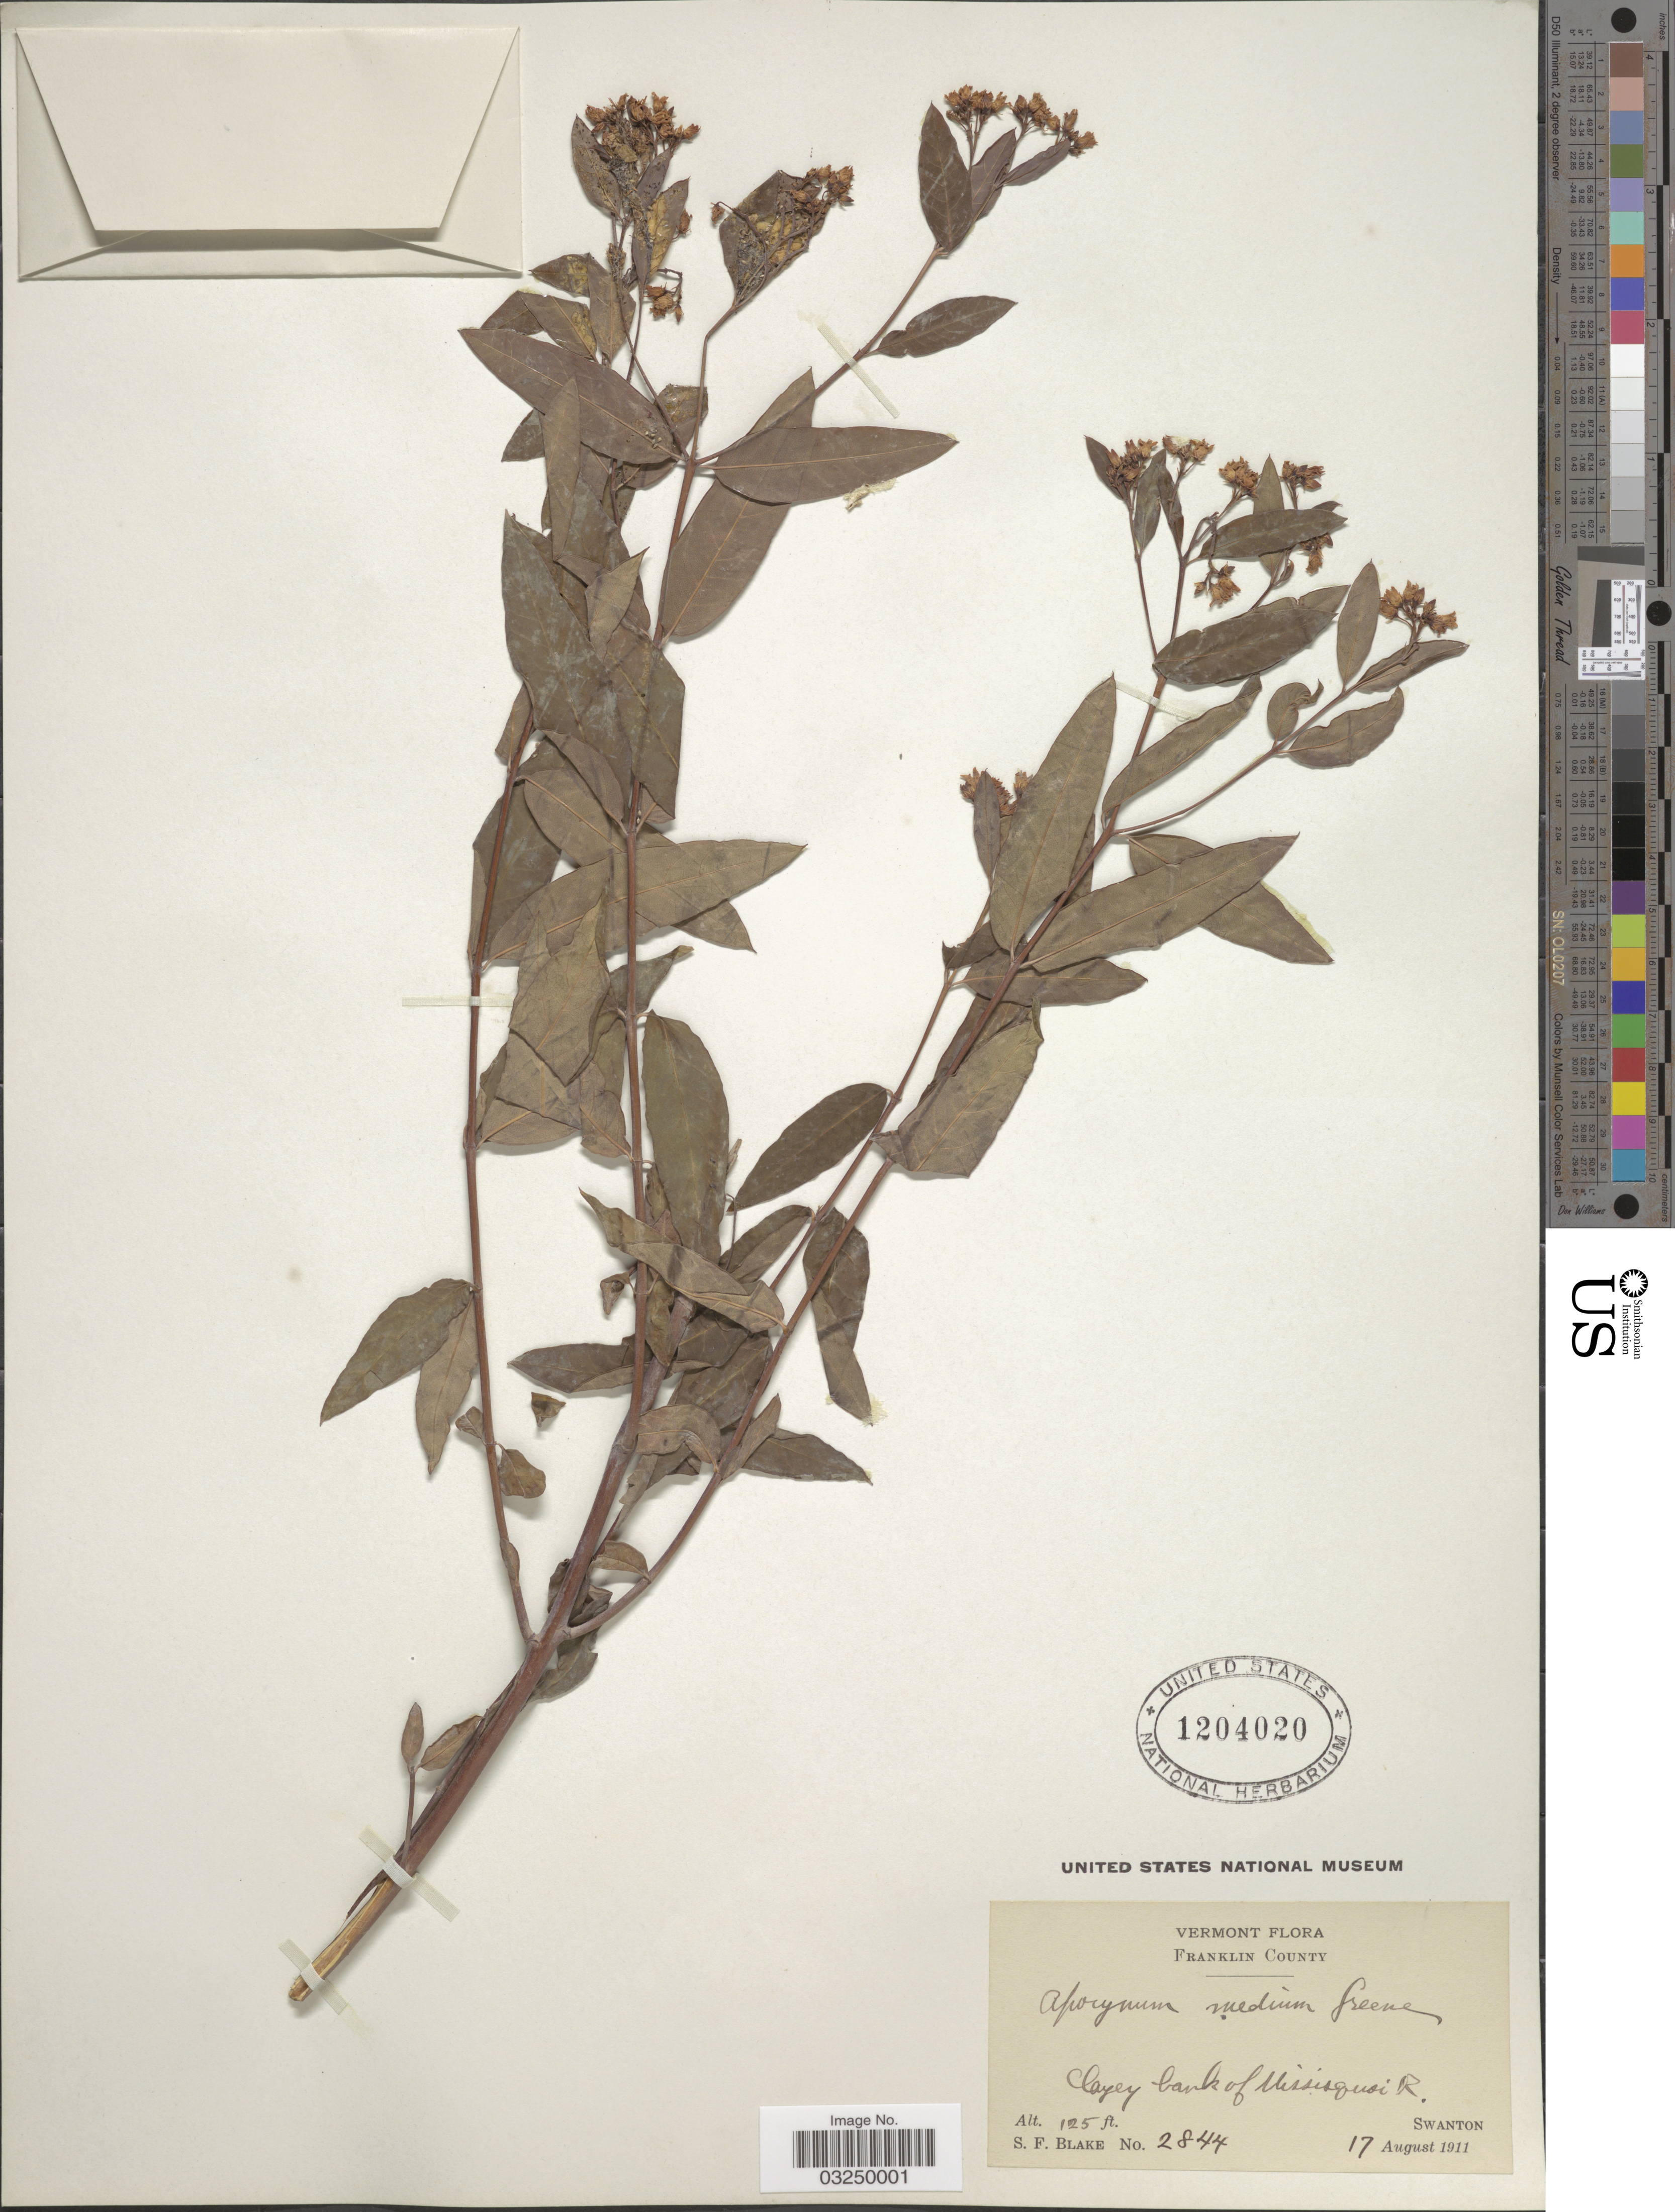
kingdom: Plantae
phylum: Tracheophyta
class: Magnoliopsida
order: Gentianales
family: Apocynaceae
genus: Apocynum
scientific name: Apocynum medium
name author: Greene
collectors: S. Blake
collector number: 2844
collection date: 1911-08-17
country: United States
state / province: Vermont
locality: Franklin County. Cayey bank of Missisquoi R. Swanton.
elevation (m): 38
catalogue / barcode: US 1204020